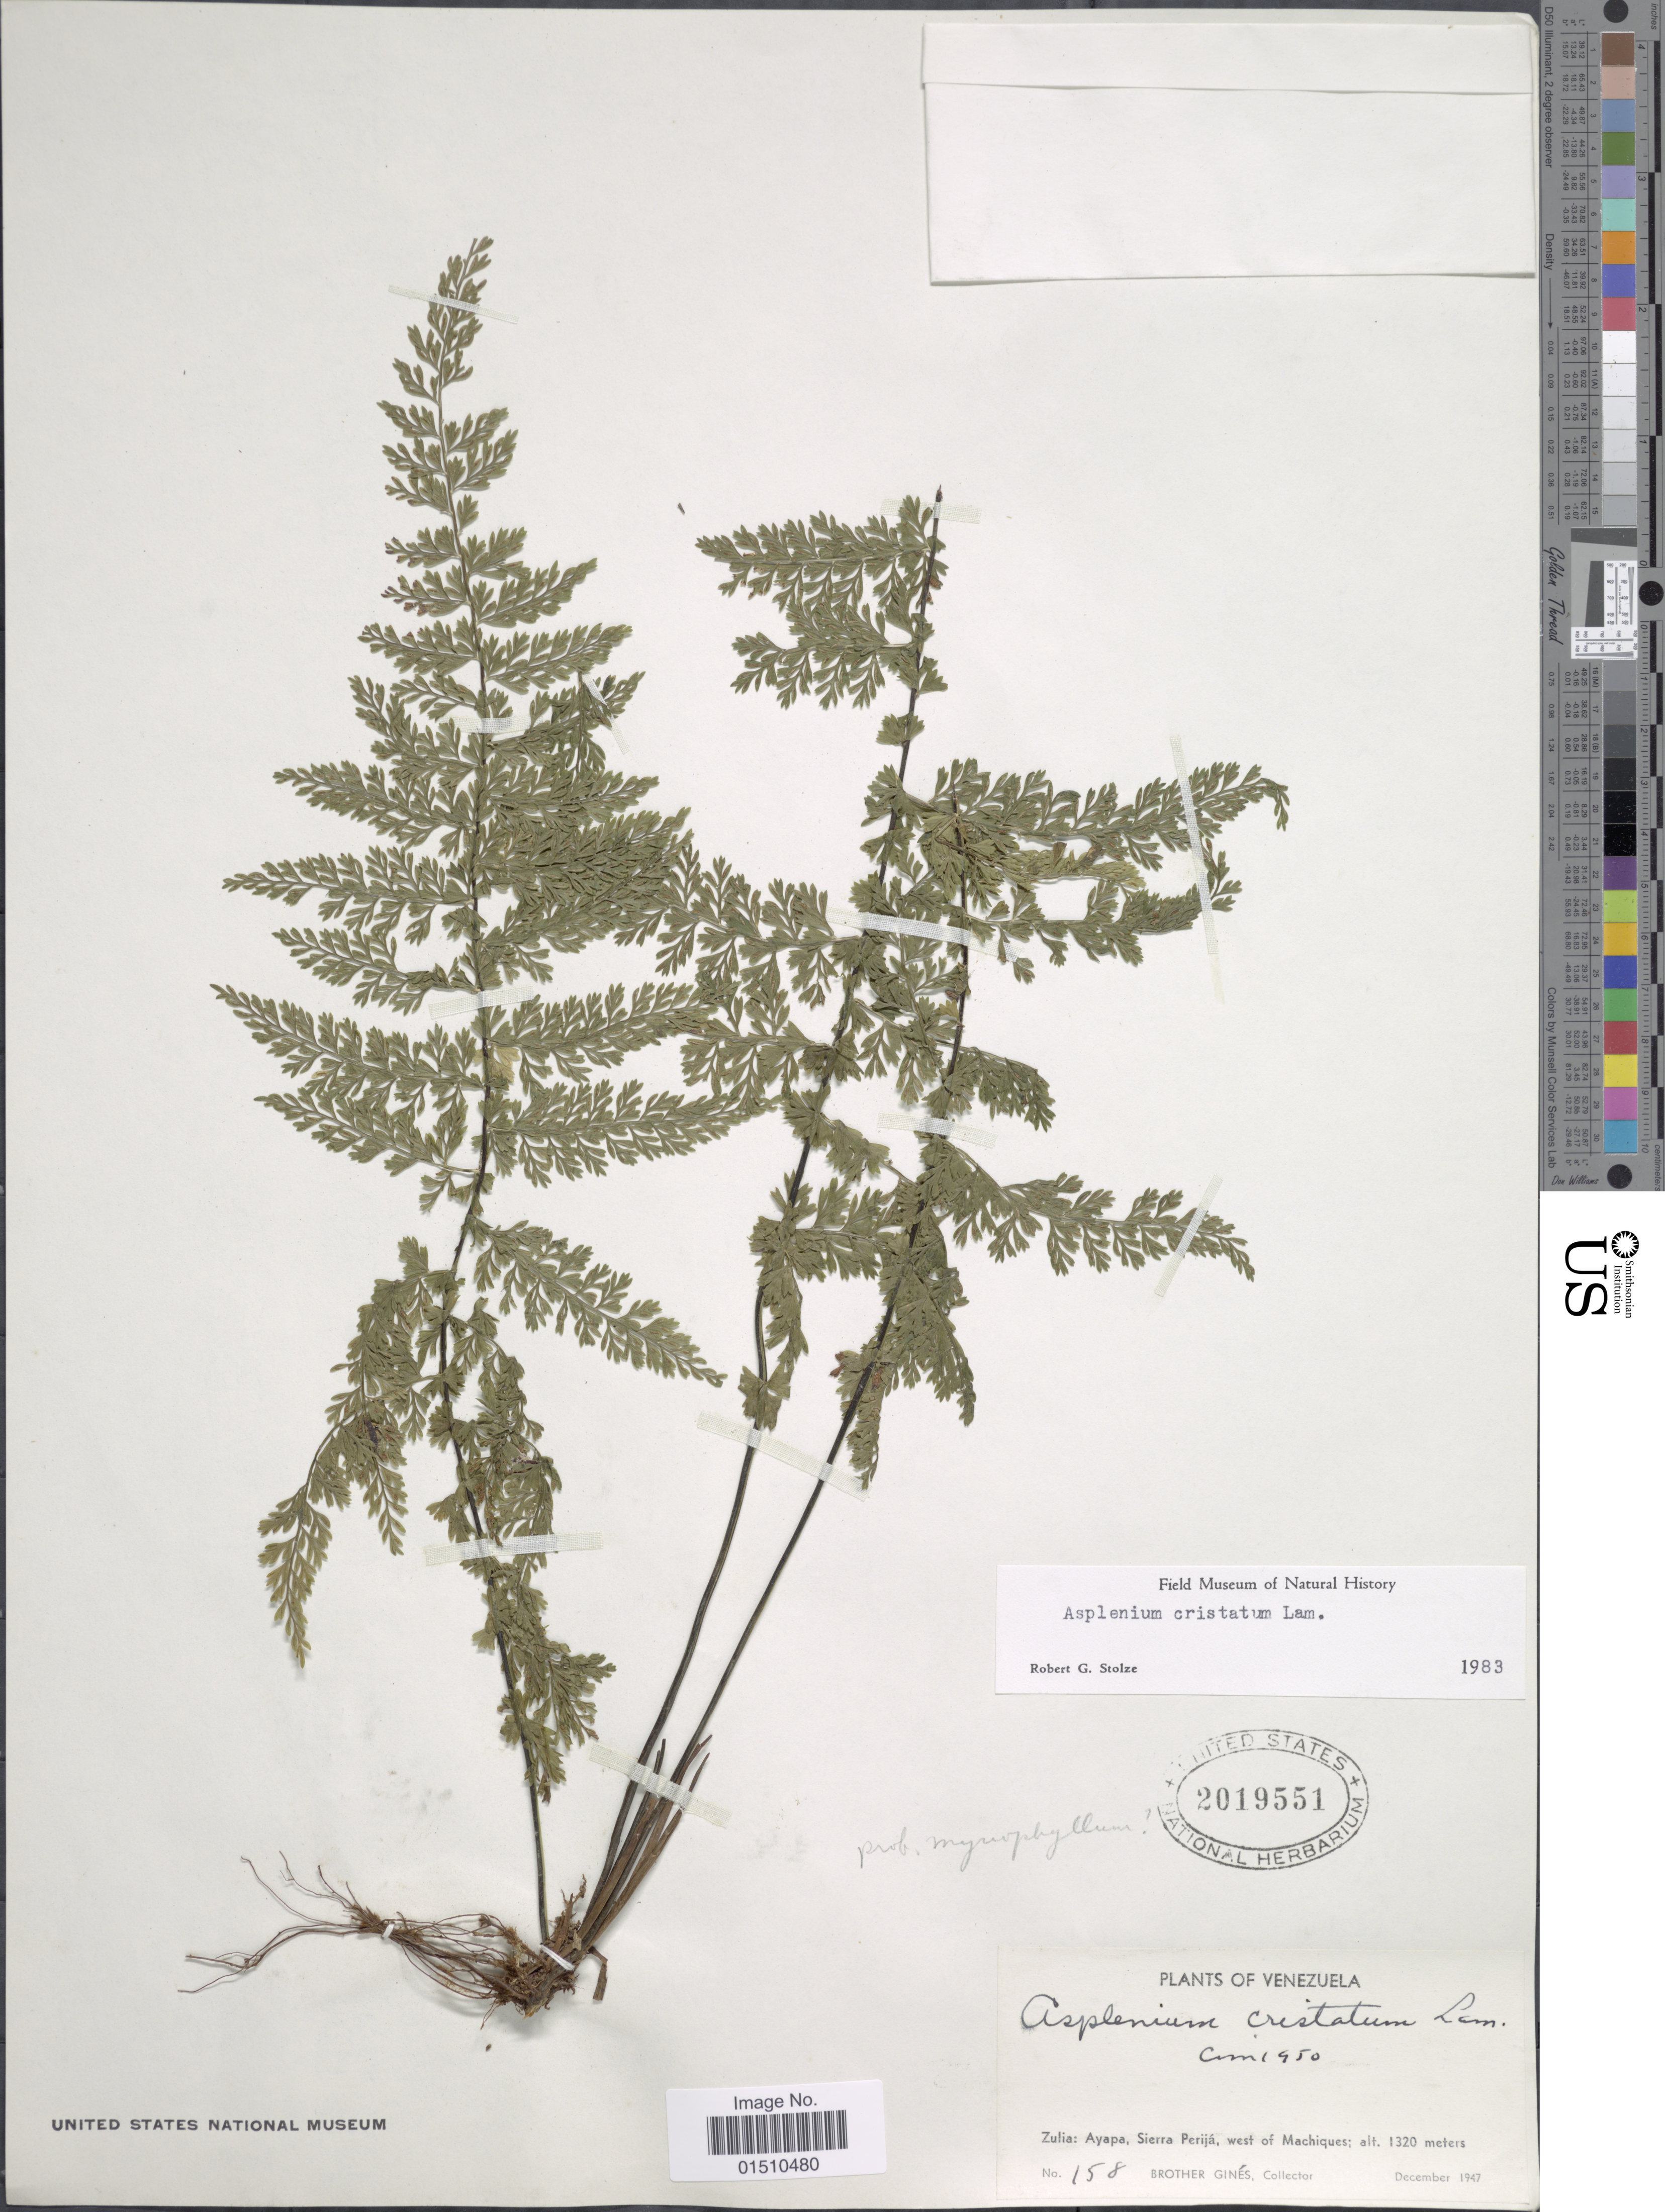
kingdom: Plantae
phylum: Tracheophyta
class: Polypodiopsida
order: Polypodiales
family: Aspleniaceae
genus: Asplenium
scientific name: Asplenium cristatum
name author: Lam.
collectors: Bro. Gines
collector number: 158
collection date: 1947-12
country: Venezuela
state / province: Zulia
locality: Venezuale, Zulia: Ayapa, Sierra Perija, west of Machiques.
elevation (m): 1320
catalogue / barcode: US 2019551